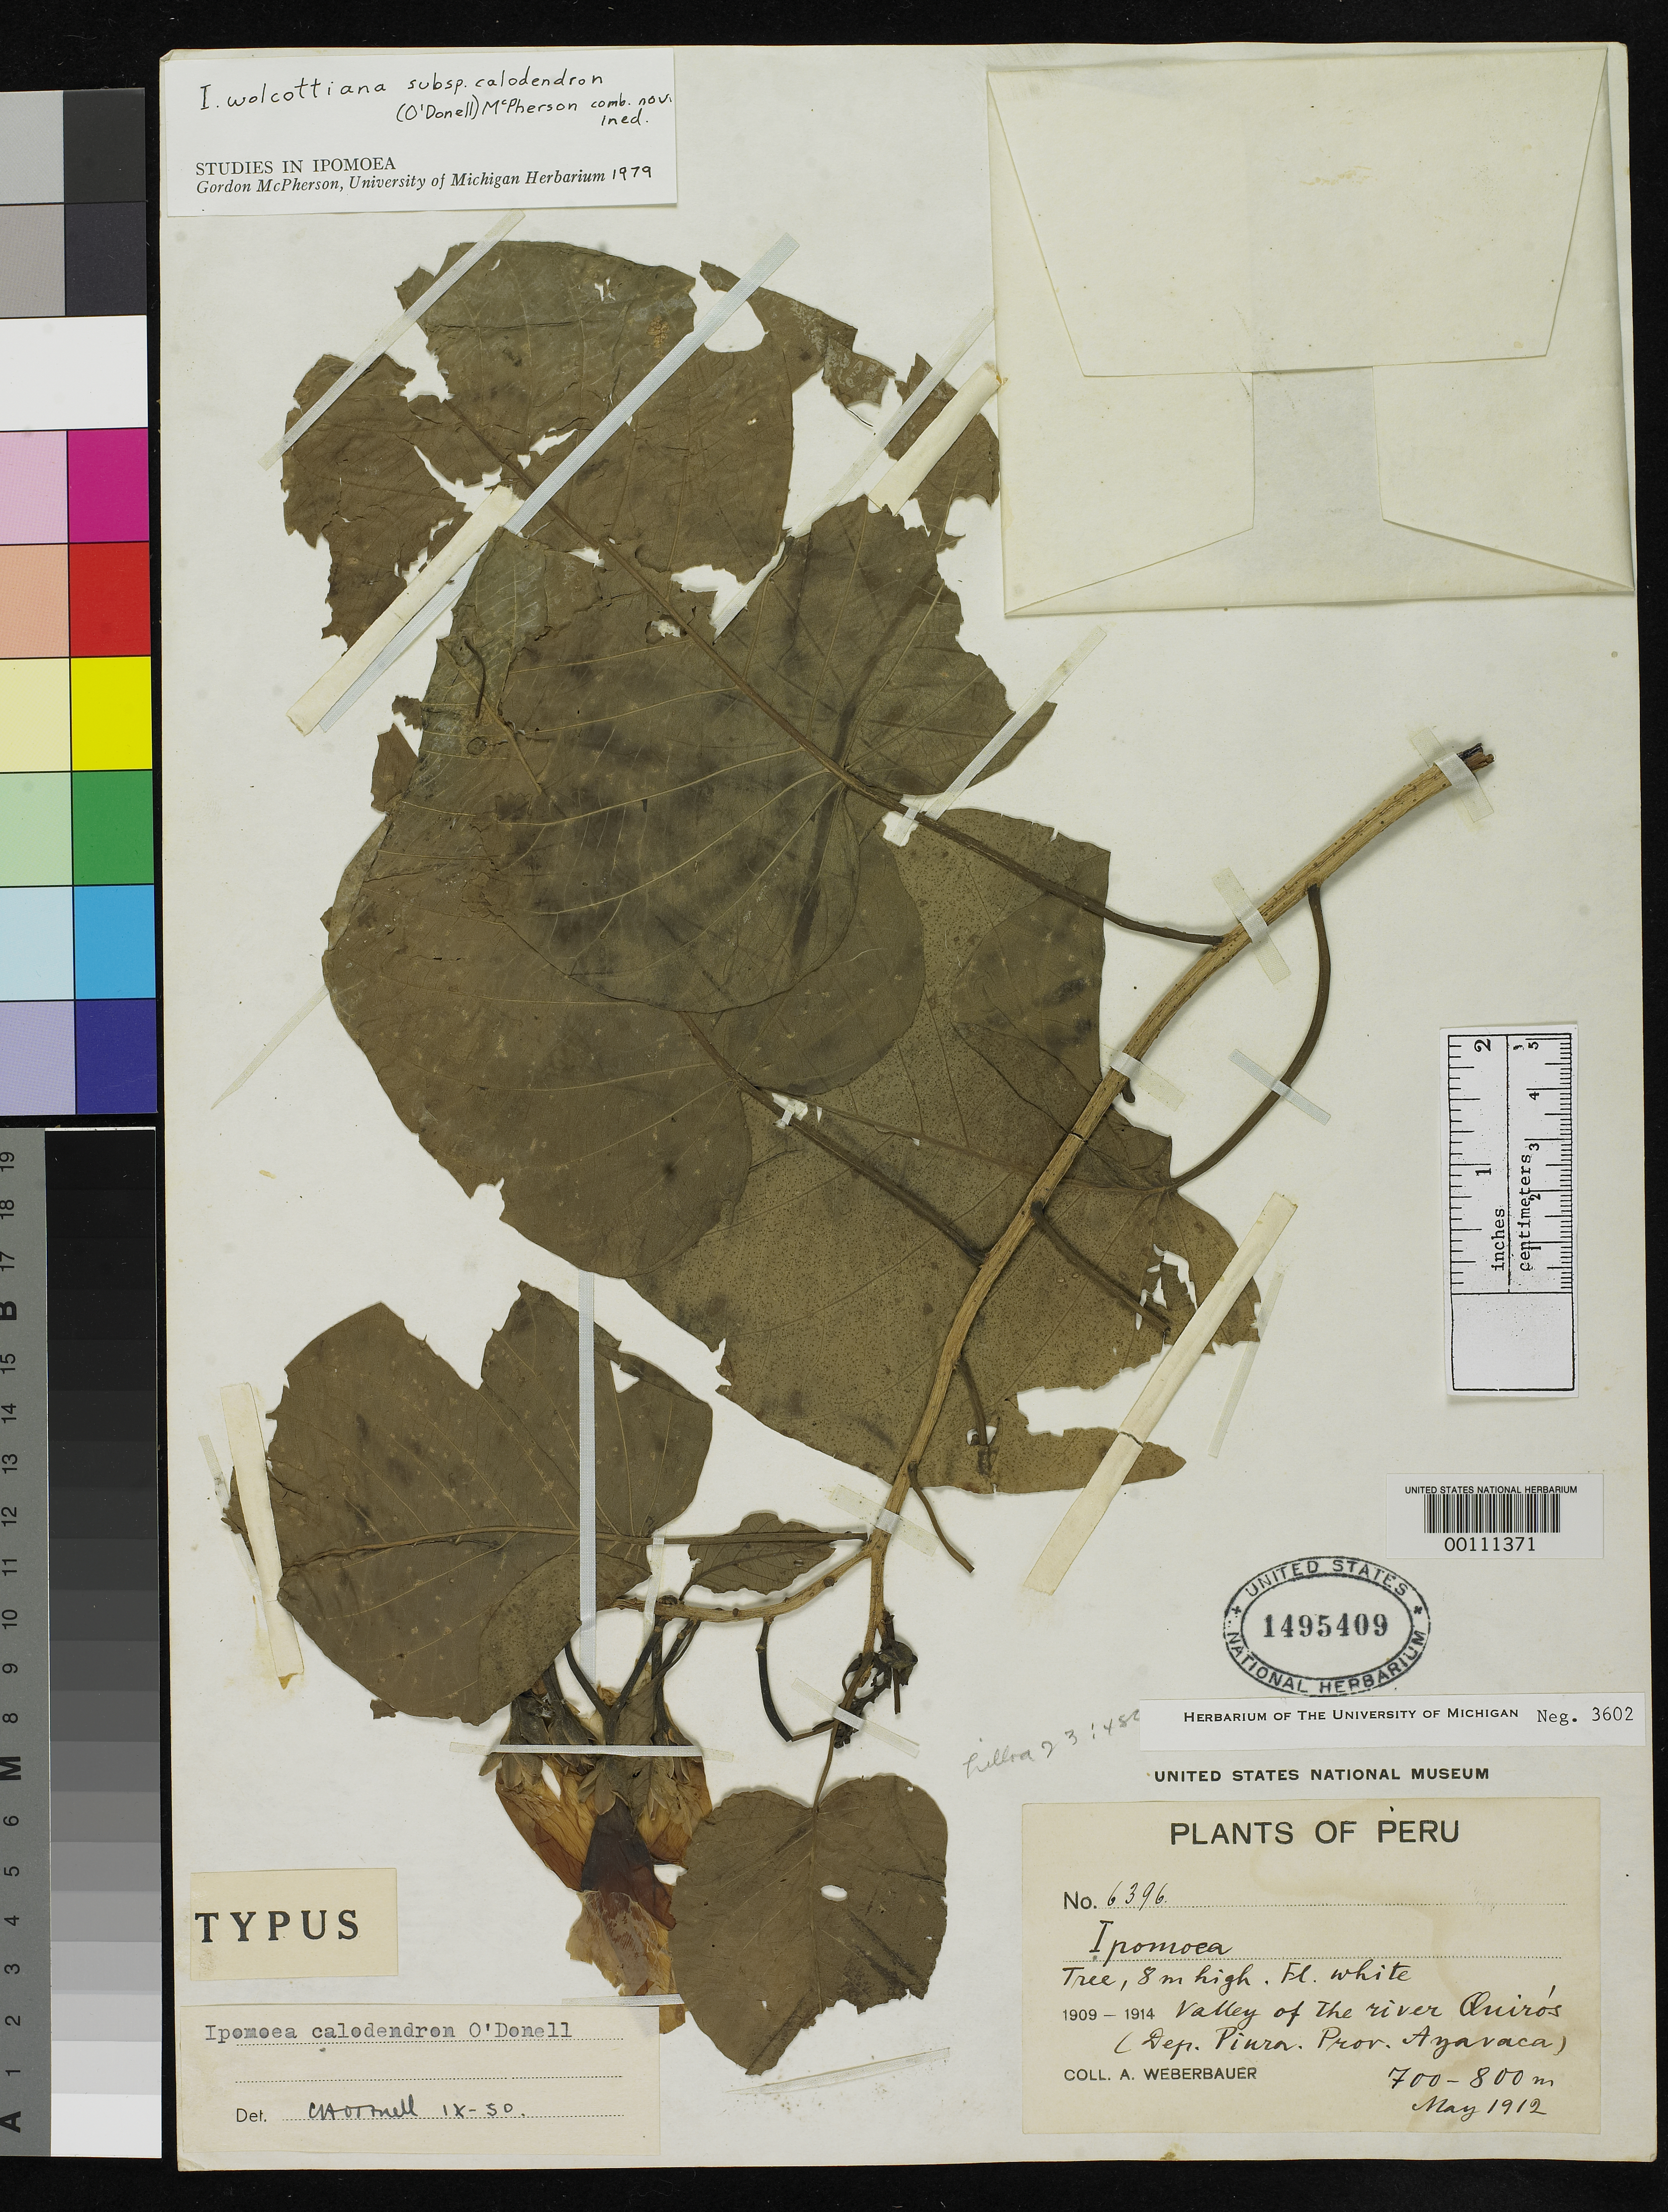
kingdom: Plantae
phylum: Tracheophyta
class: Magnoliopsida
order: Solanales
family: Convolvulaceae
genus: Ipomoea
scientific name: Ipomoea calodendron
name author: O'Donell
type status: Holotype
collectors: A. Weberbauer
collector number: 6396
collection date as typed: May 1912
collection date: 1912-05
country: Peru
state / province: Piura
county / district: Ayabaca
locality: Valley of River Quiros.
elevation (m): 700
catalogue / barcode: US 1495409